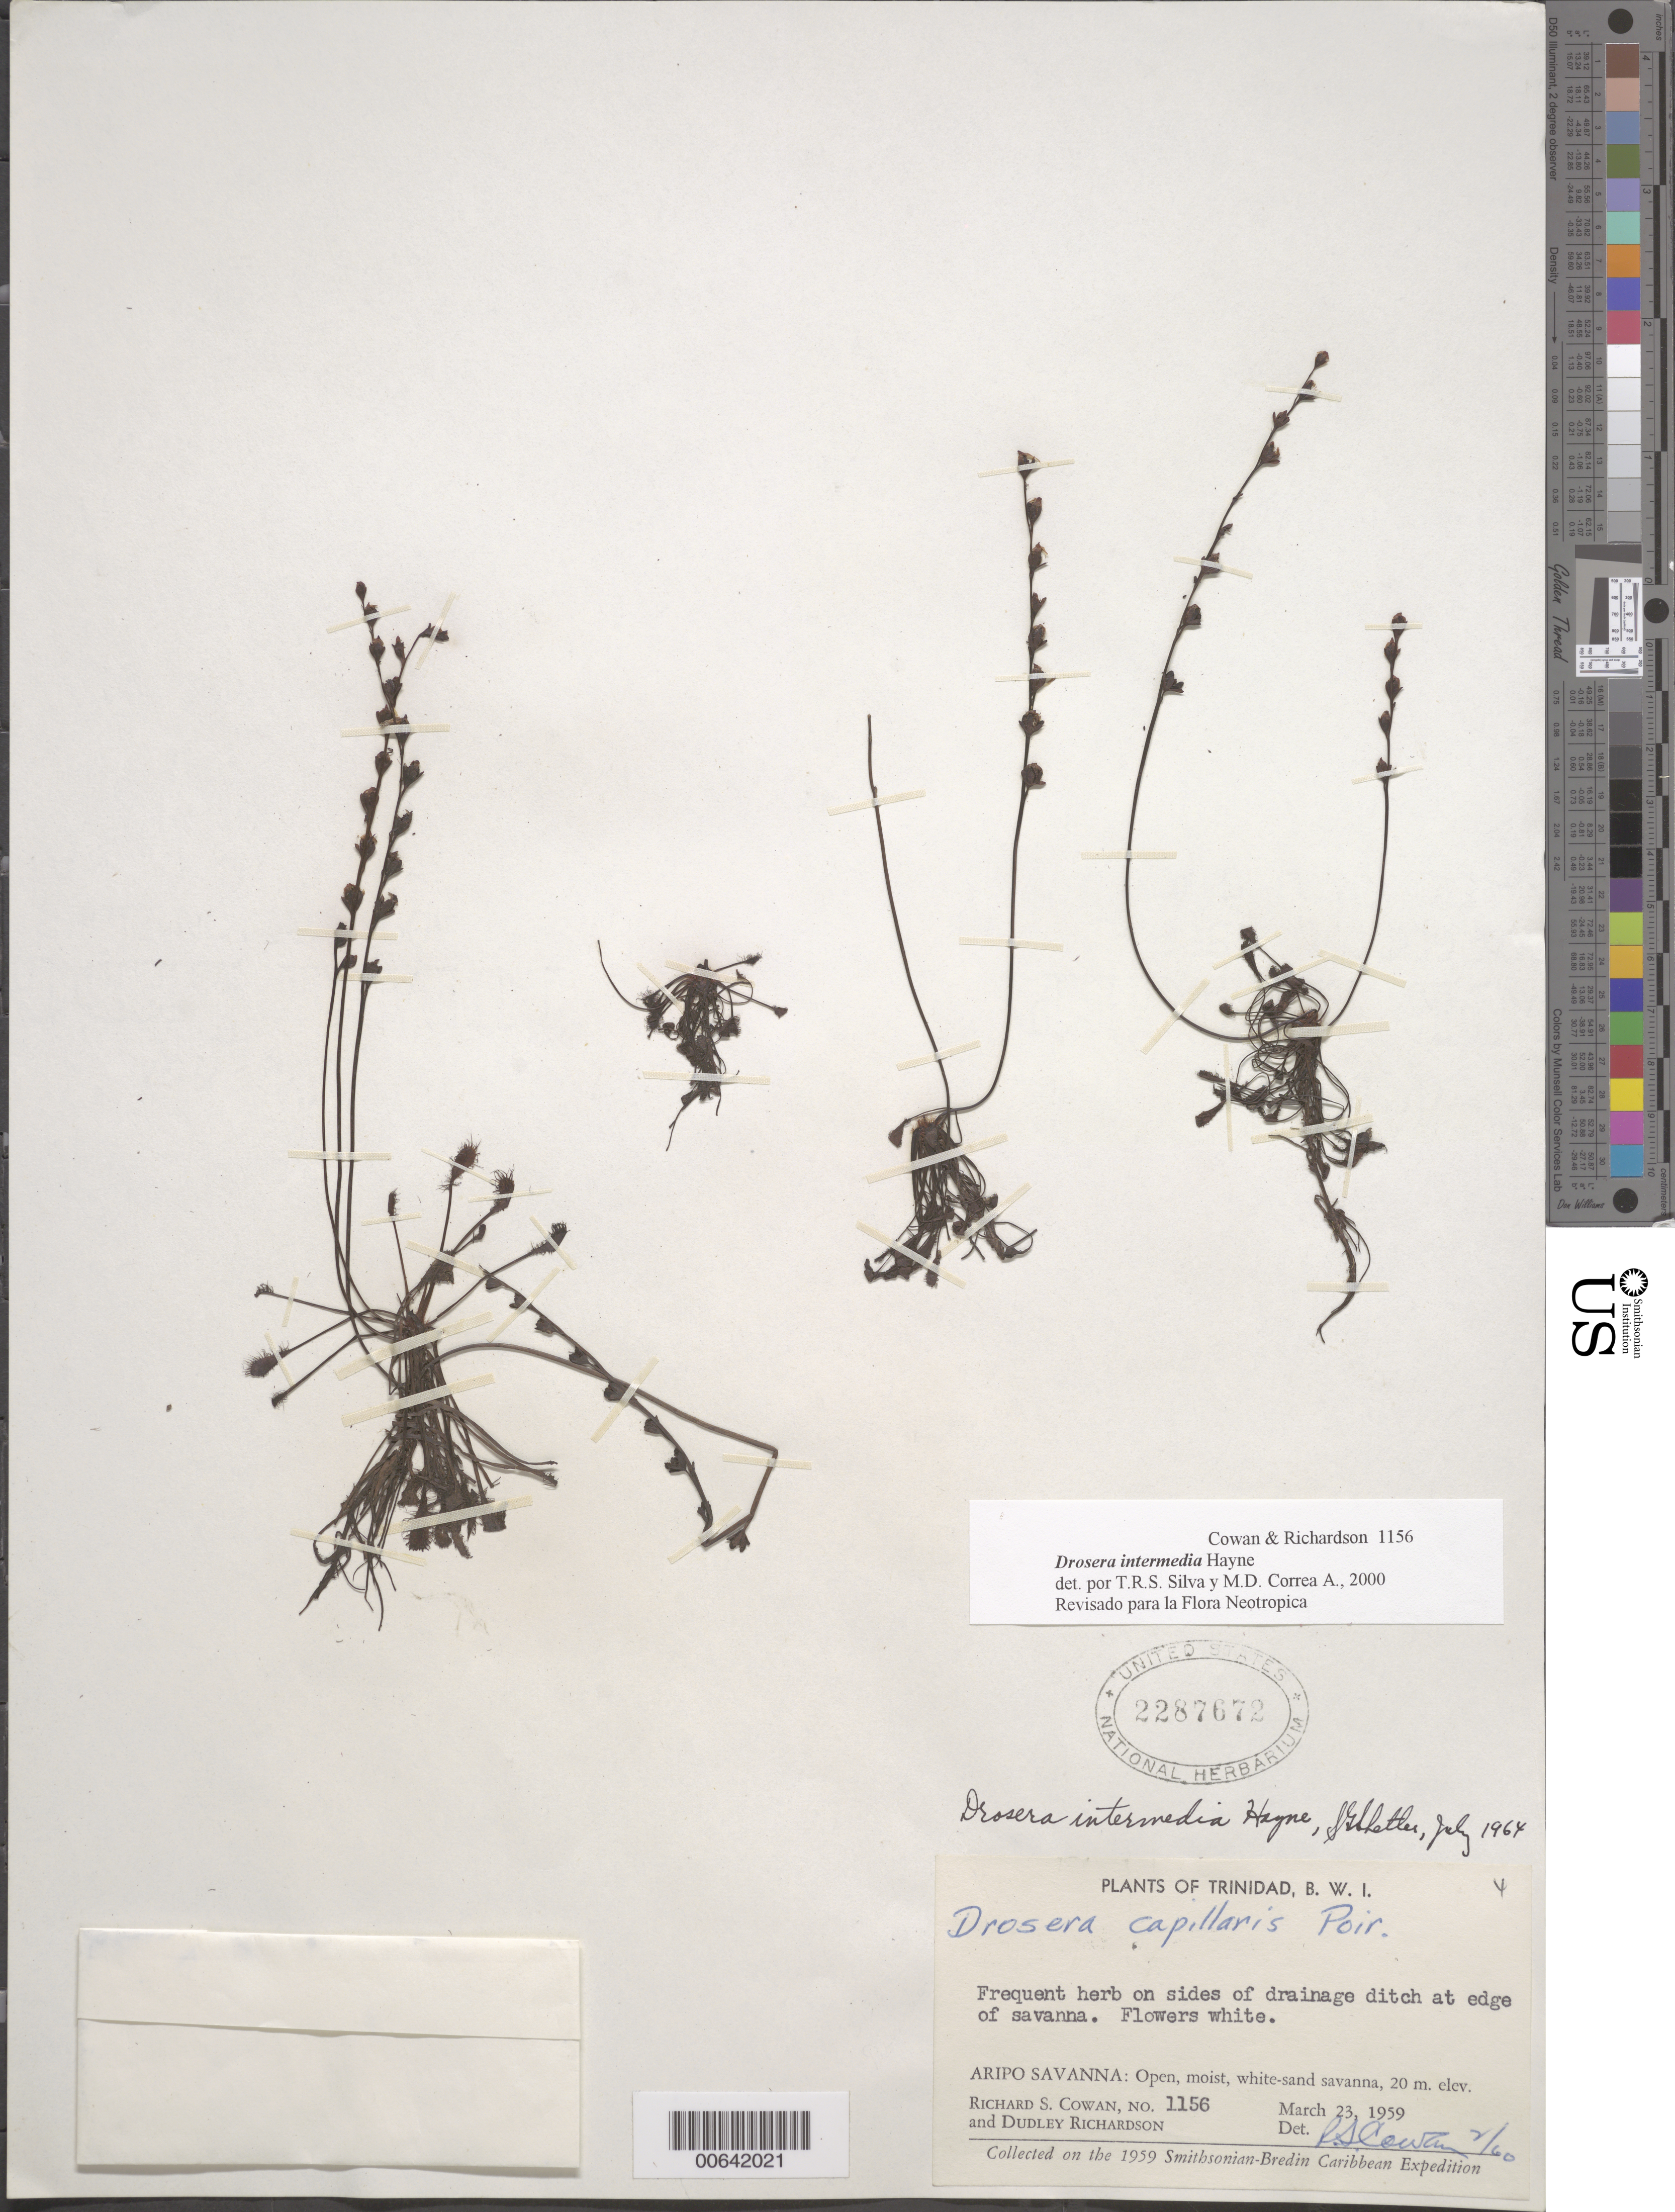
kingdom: Plantae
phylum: Tracheophyta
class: Magnoliopsida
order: Caryophyllales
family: Droseraceae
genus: Drosera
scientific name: Drosera intermedia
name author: Hayne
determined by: Shetler, Stanwyn G., (US), NMNH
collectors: R. S. Cowan & D. Richardson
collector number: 1156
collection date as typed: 23 Mar 1959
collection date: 1959-03-23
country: Trinidad and Tobago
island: Trinidad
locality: Aripo Savanna.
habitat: Sides of drainage ditch at edge of open, moist, white-sand savanna.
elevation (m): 20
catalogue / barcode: US 2287672